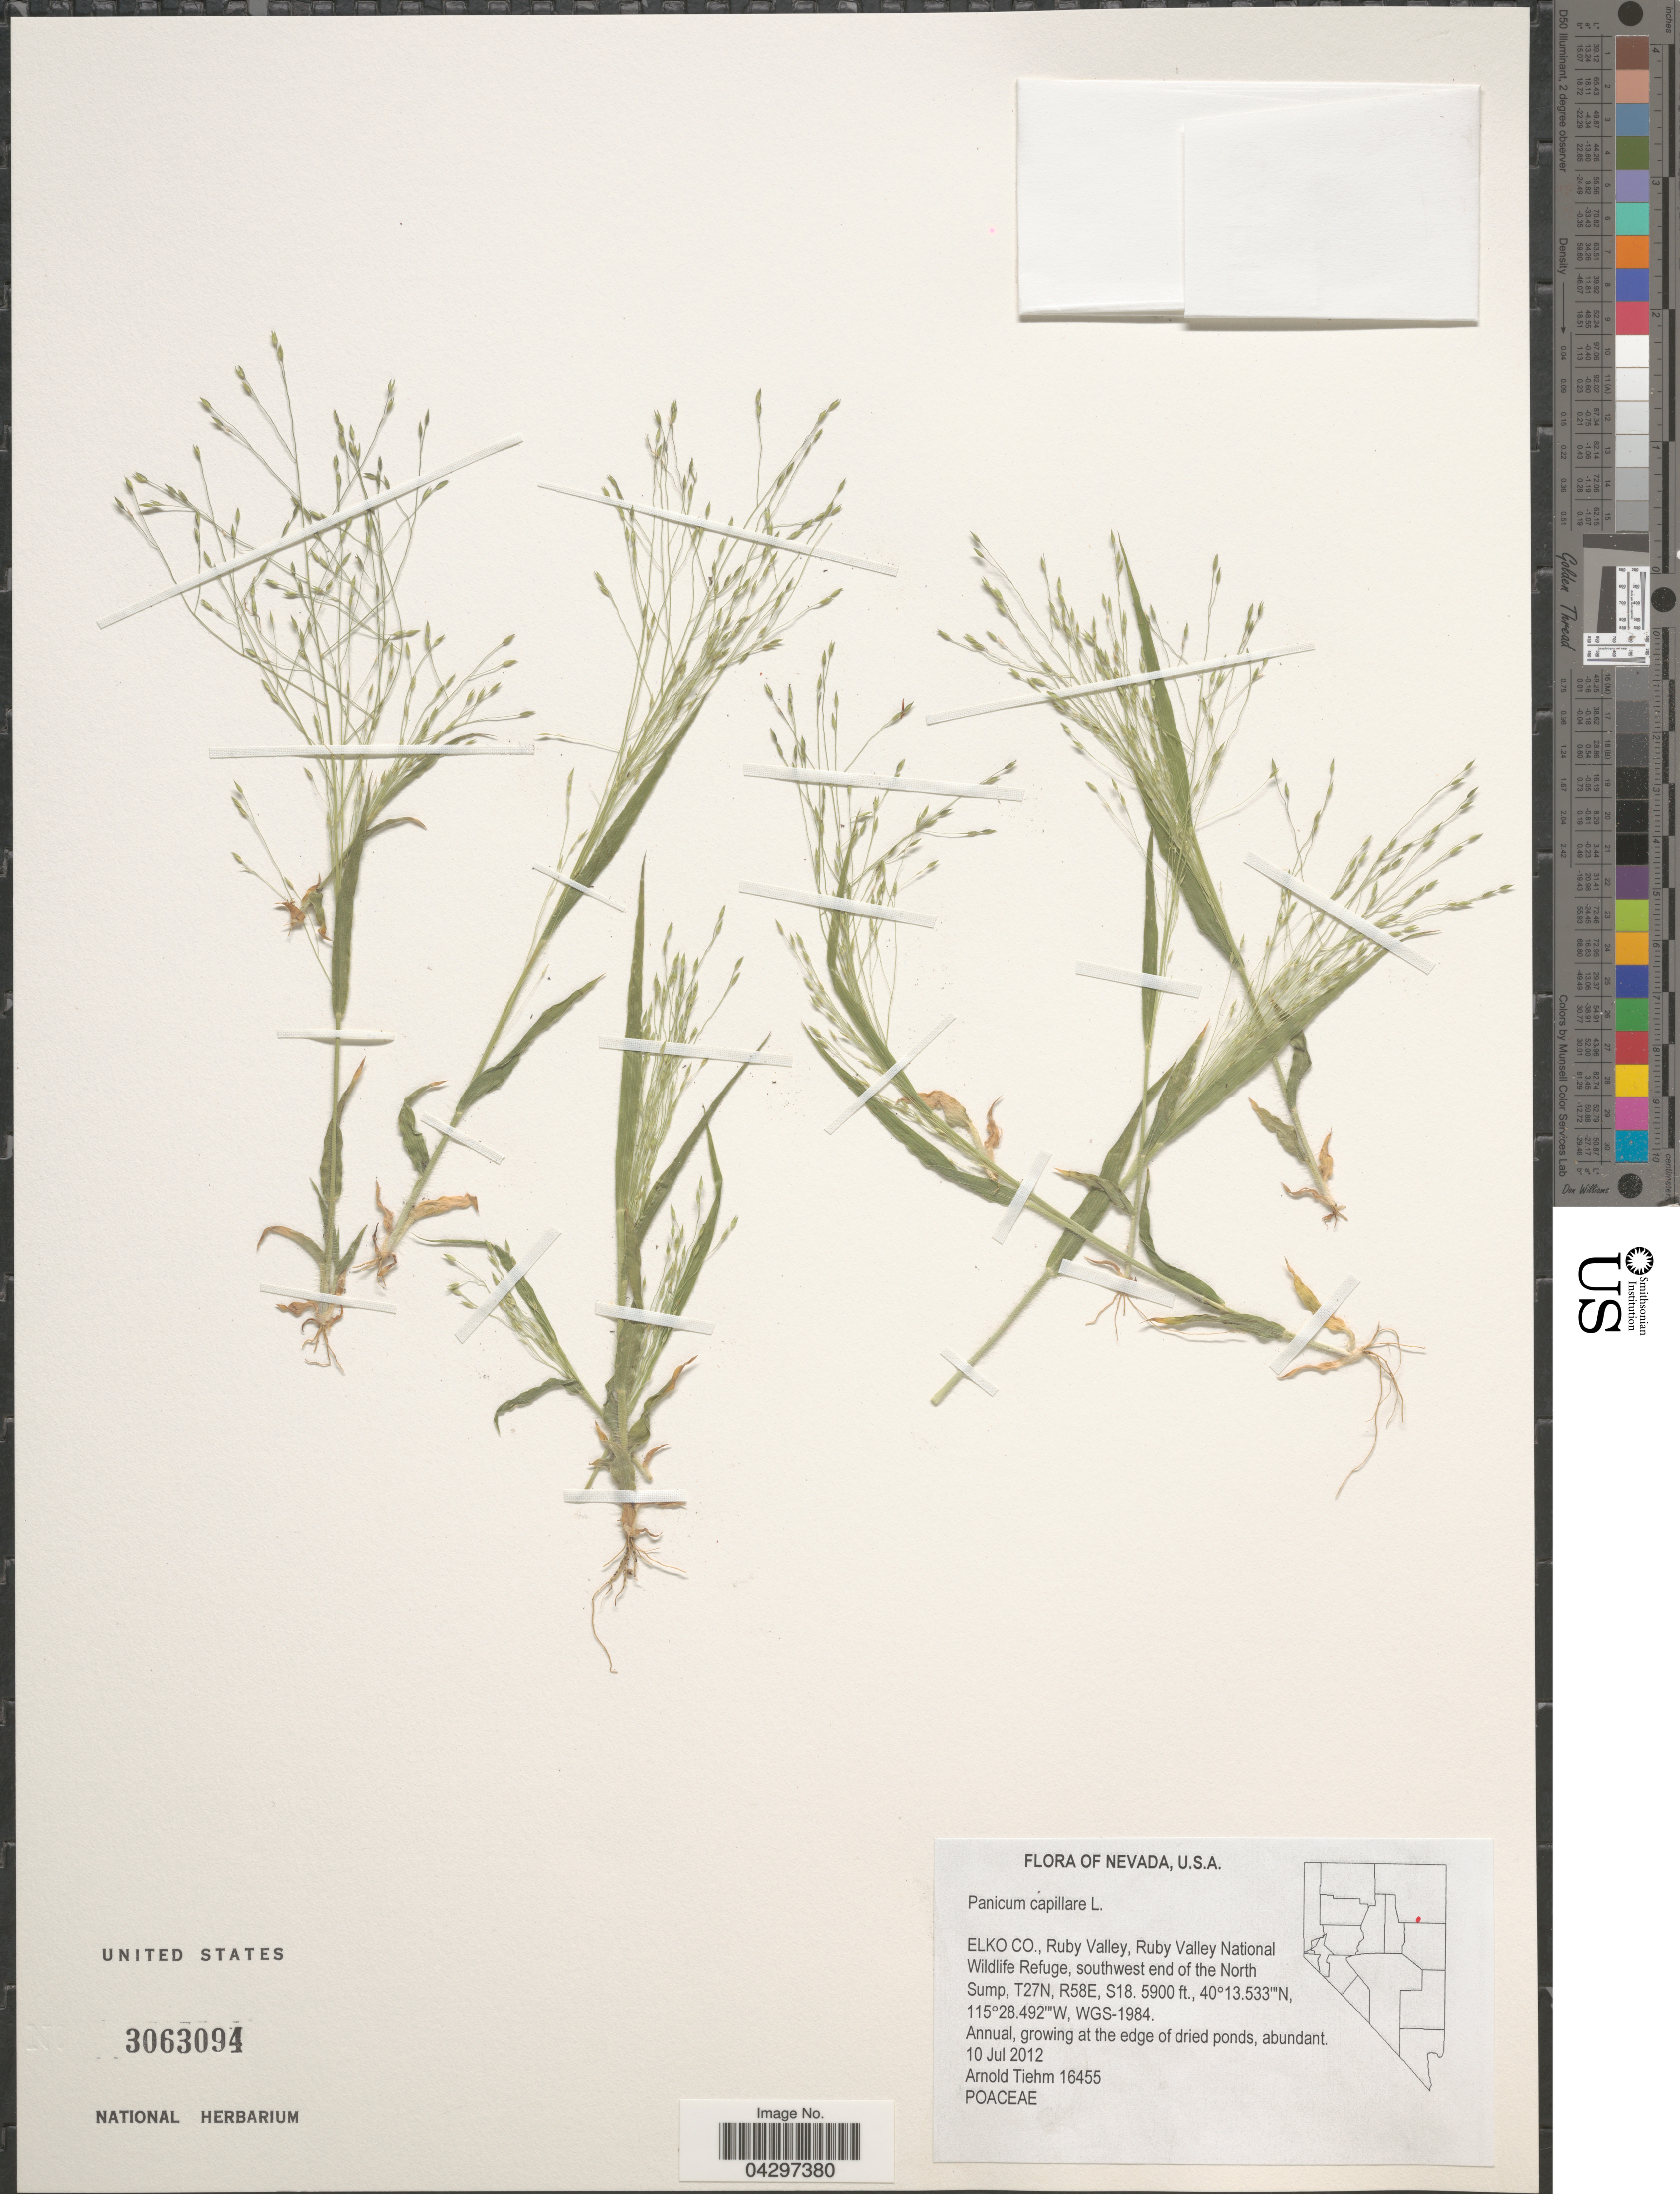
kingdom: Plantae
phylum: Tracheophyta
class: Liliopsida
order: Poales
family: Poaceae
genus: Panicum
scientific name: Panicum capillare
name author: L.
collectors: A. Tiehm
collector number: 16455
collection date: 2012-07-10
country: United States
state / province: Nevada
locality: Elko Co., Ruby Valley, Ruby Valley National Wildlife Refuge, southwest end of the North Sump, T27N, R58E, S18.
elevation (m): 1798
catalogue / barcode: US 3063094